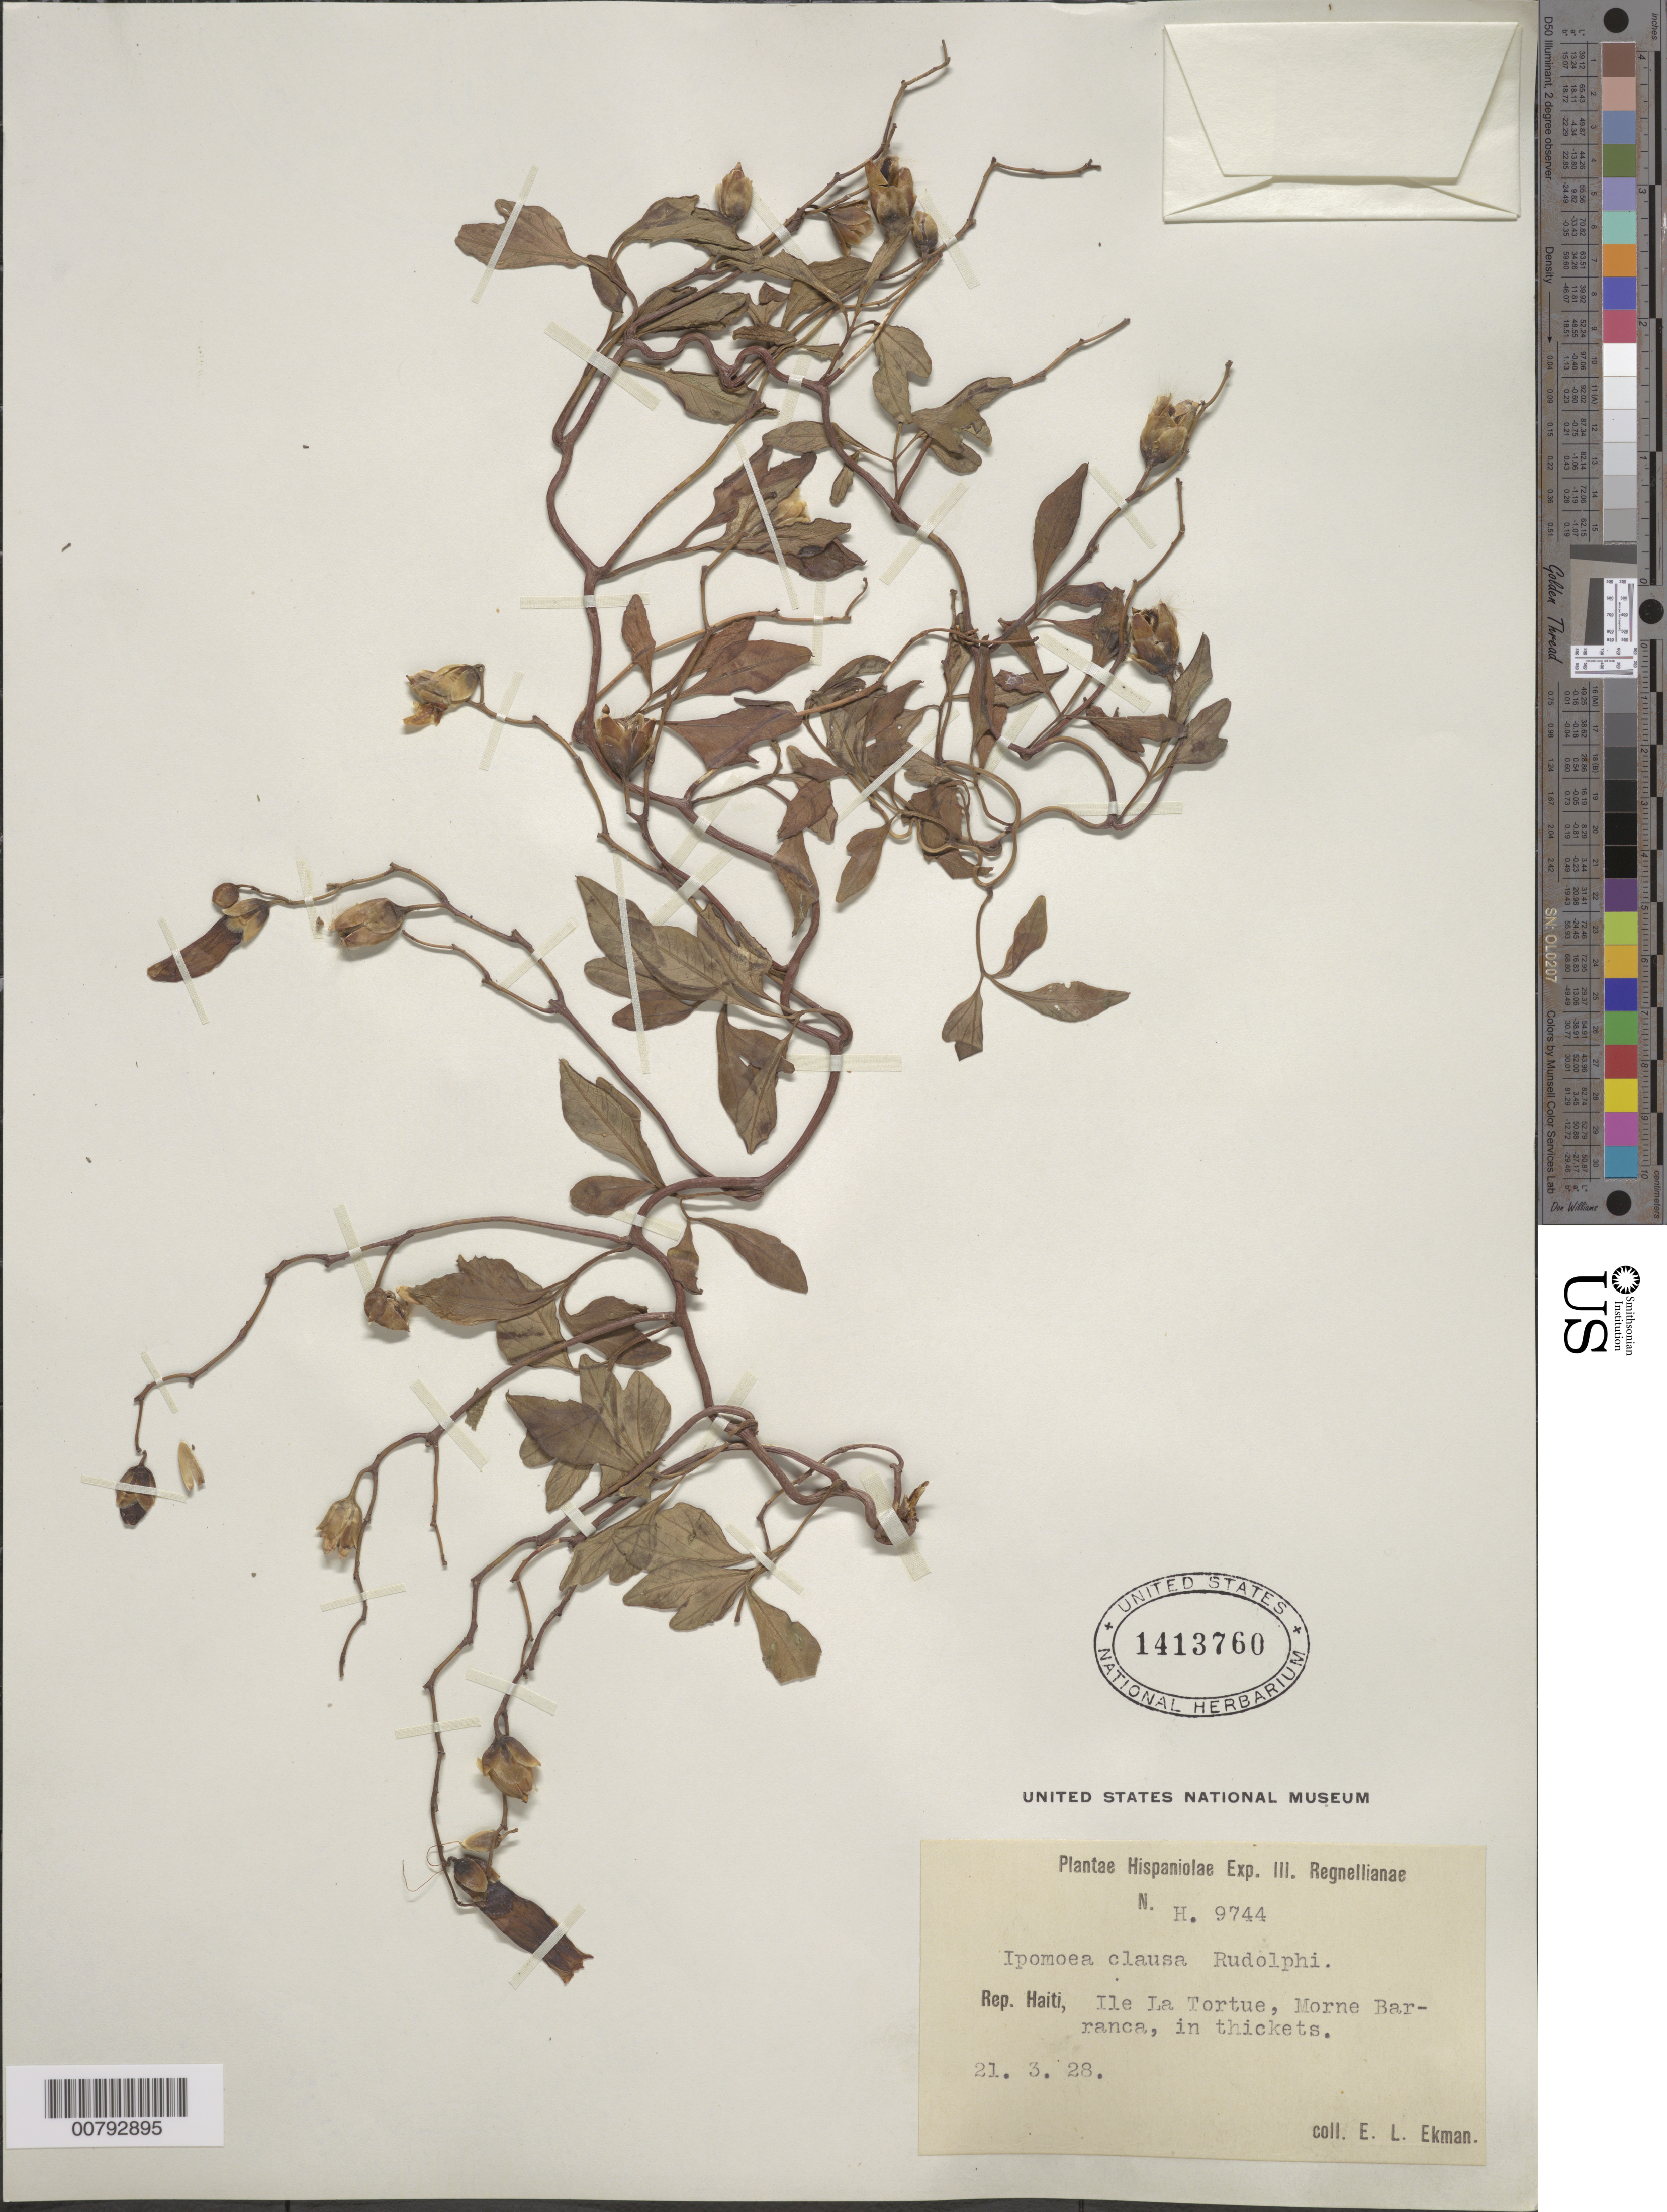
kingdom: Plantae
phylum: Tracheophyta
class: Magnoliopsida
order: Solanales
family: Convolvulaceae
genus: Ipomoea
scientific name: Ipomoea clausa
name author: Rudolph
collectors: E. L. Ekman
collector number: H 9744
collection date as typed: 21 Mar 1928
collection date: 1928-03-21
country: Haiti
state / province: Nord-Óuest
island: Île de la Tortue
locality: Ile La Tortue, Morne Barranca.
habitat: In thickets.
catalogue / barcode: US 1413760